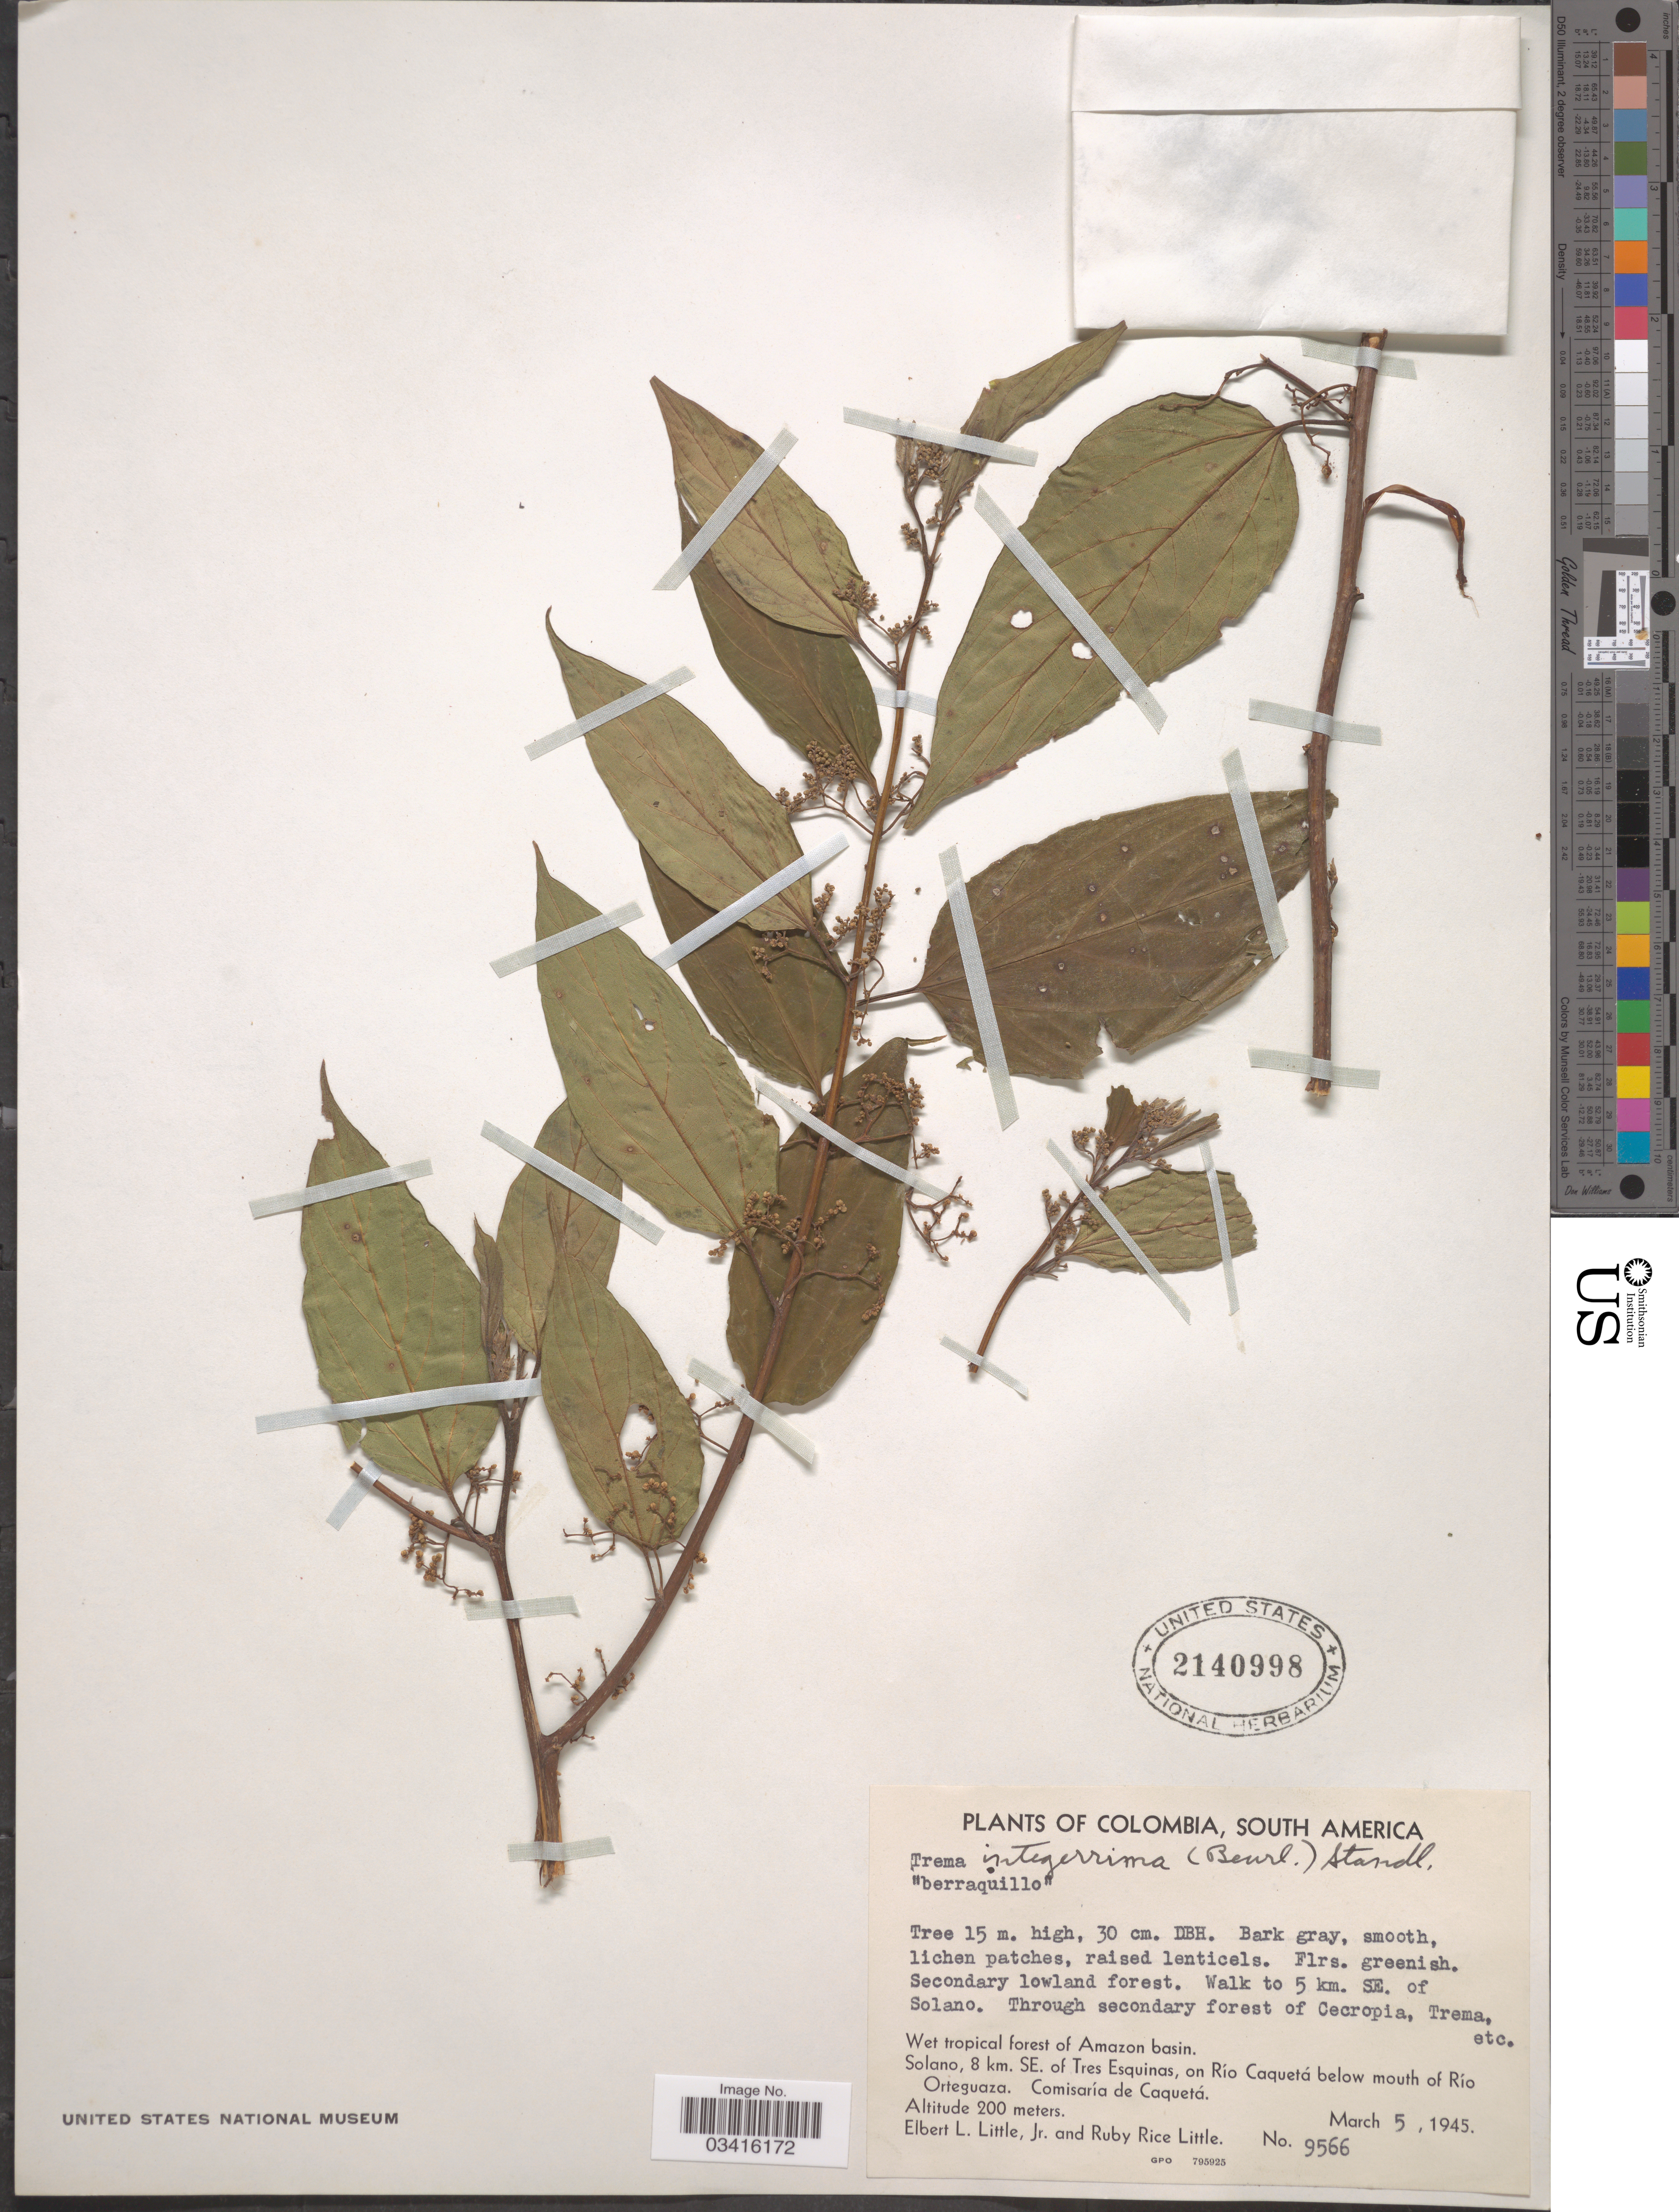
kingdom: Plantae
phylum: Tracheophyta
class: Magnoliopsida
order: Rosales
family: Cannabaceae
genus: Trema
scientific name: Trema integerrimum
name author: (Beurl.) Standl.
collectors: E. L. Little & R. R. Little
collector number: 9566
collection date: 1945-03-05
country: Colombia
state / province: Caquetá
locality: Walk to 5 km. SE of Solano. Amazon basin. Solano, 8 km. SE. of Tres Esquinas, on Río Caquetá below mouth of Río Orteguaza. Comisaría de Caquetá.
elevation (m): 200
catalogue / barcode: US 2140998